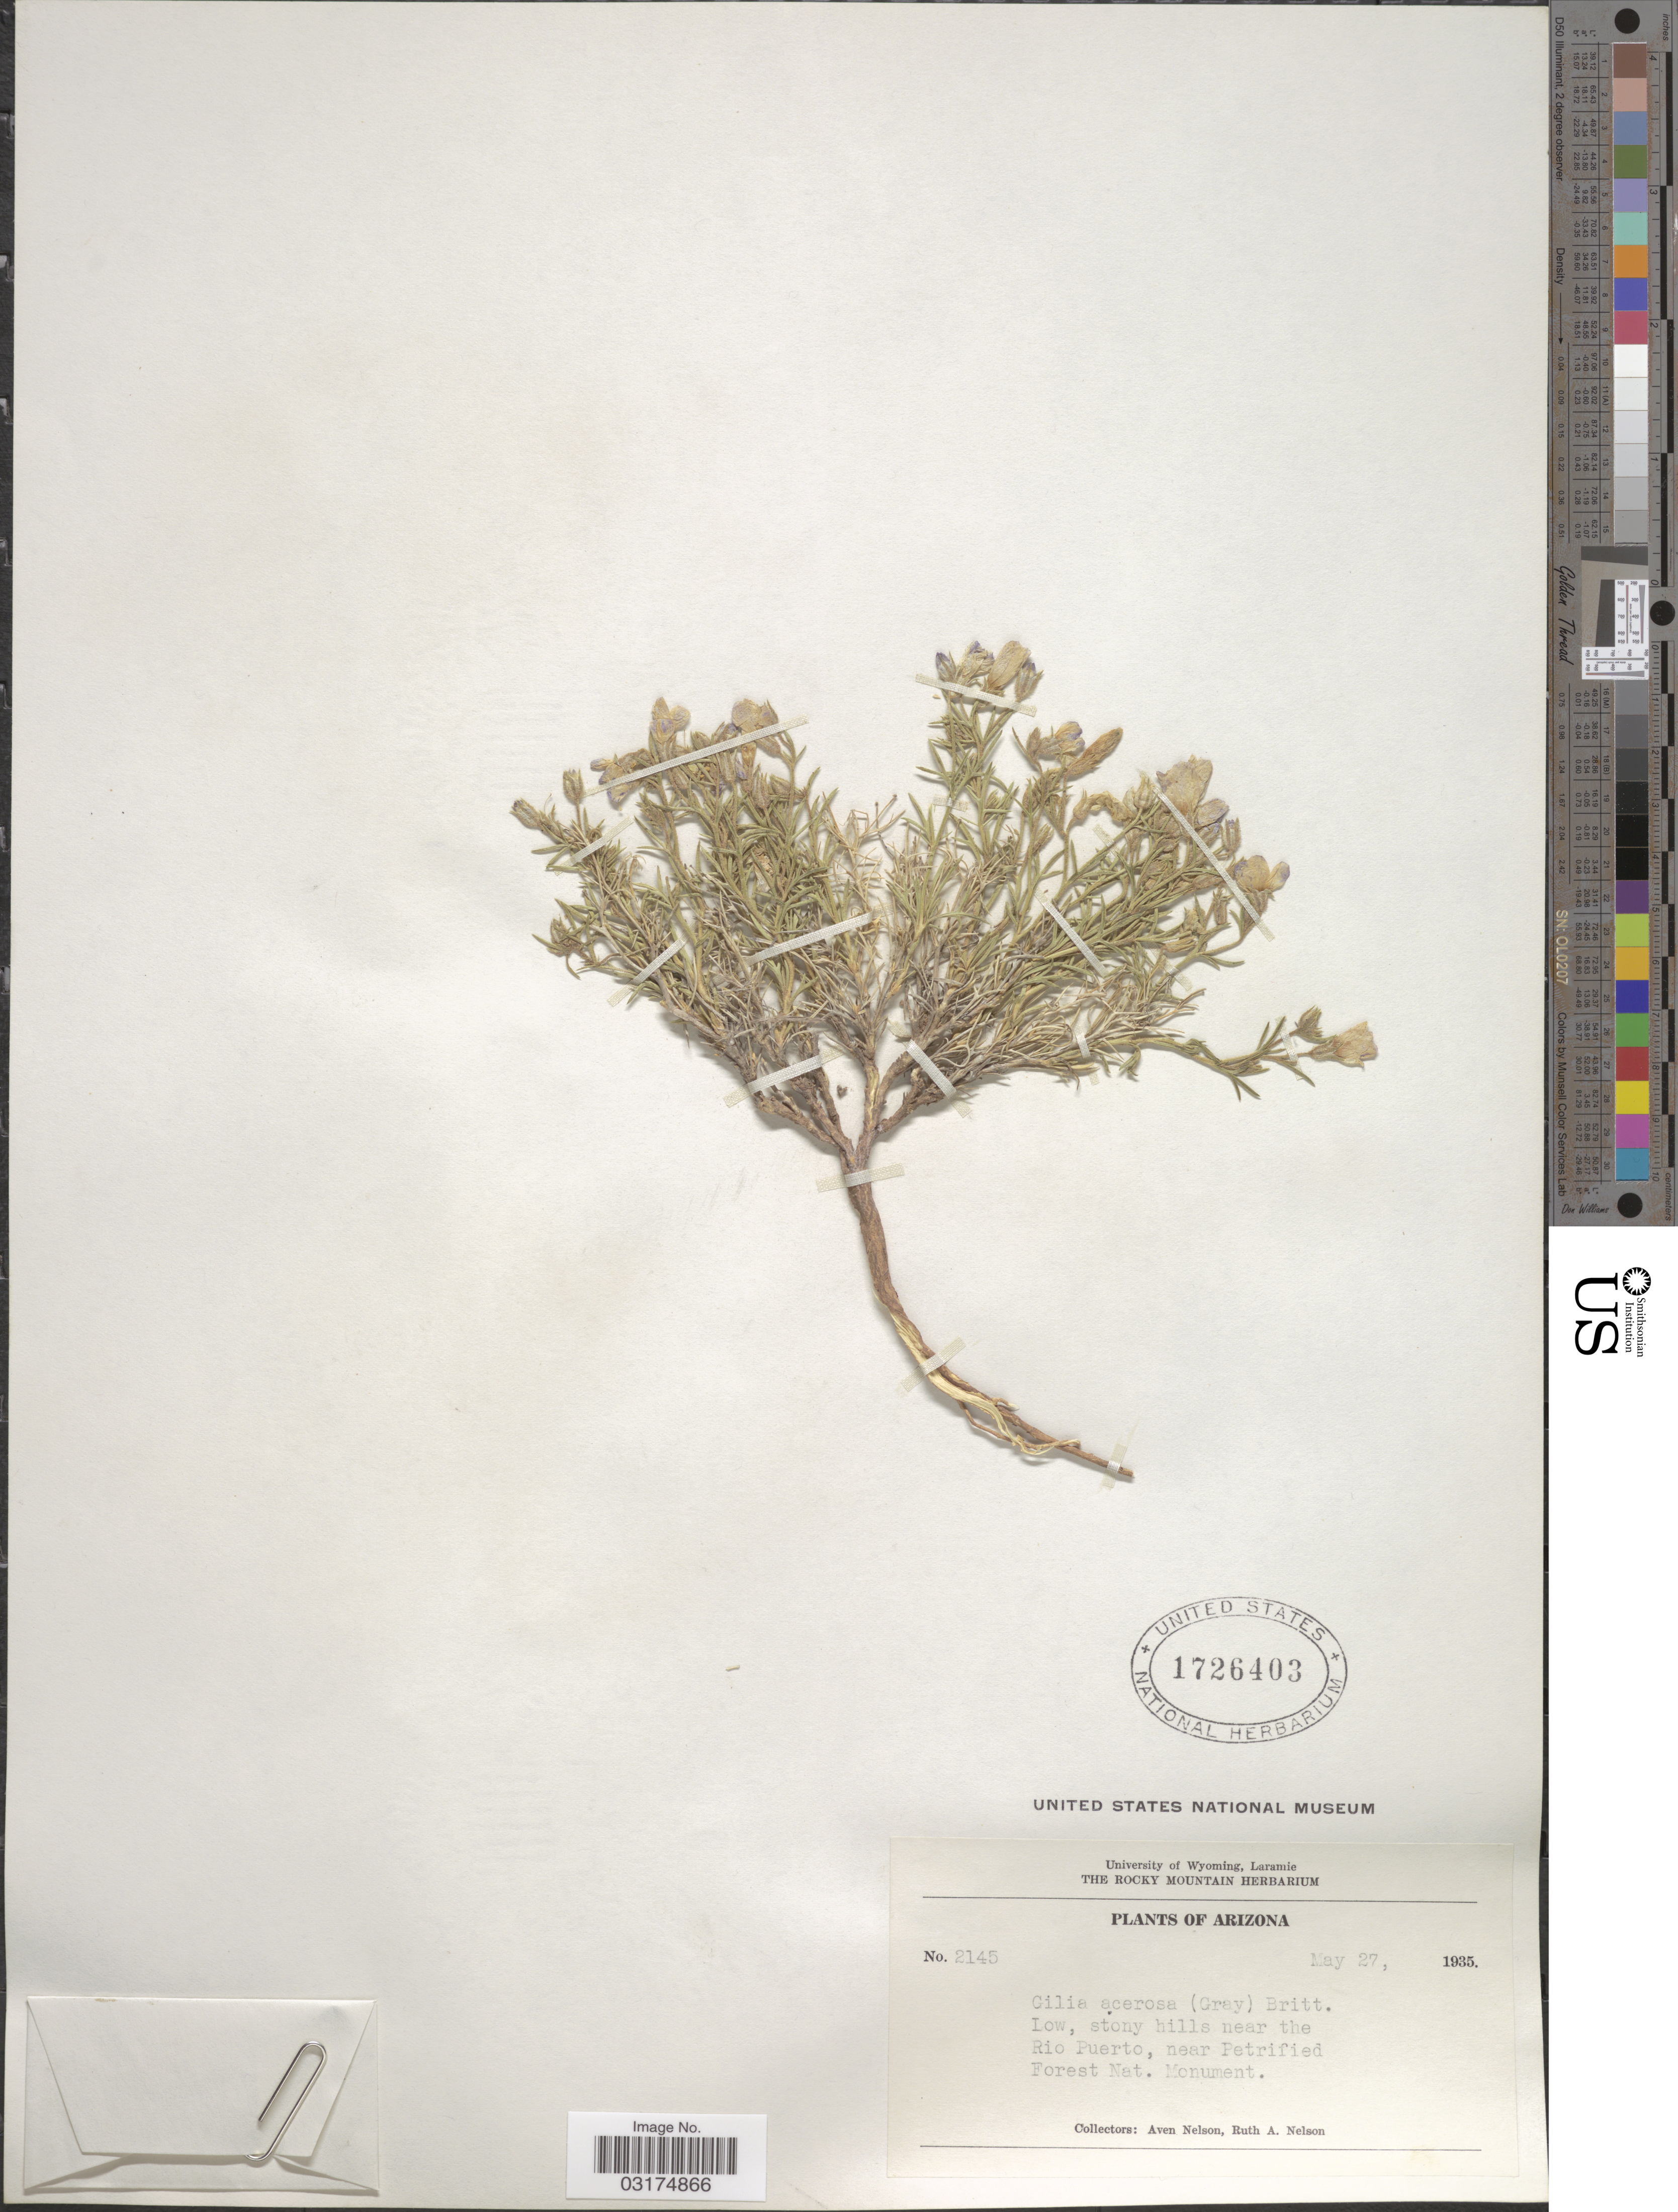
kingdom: Plantae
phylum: Tracheophyta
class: Magnoliopsida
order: Ericales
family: Polemoniaceae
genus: Giliastrum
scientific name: Giliastrum acerosum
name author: (A. Gray) Rydb.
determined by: Strong, Mark T., (BOT), Smithsonian Institution - National Museum of Natural History (UNITED STATES)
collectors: A. Nelson & R. A. Nelson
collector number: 2145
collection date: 1935-05-27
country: United States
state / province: Arizona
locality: Low, stony hills near the Rio Puerto, near Petrified Forest Nat. Monument.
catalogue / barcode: US 1726403